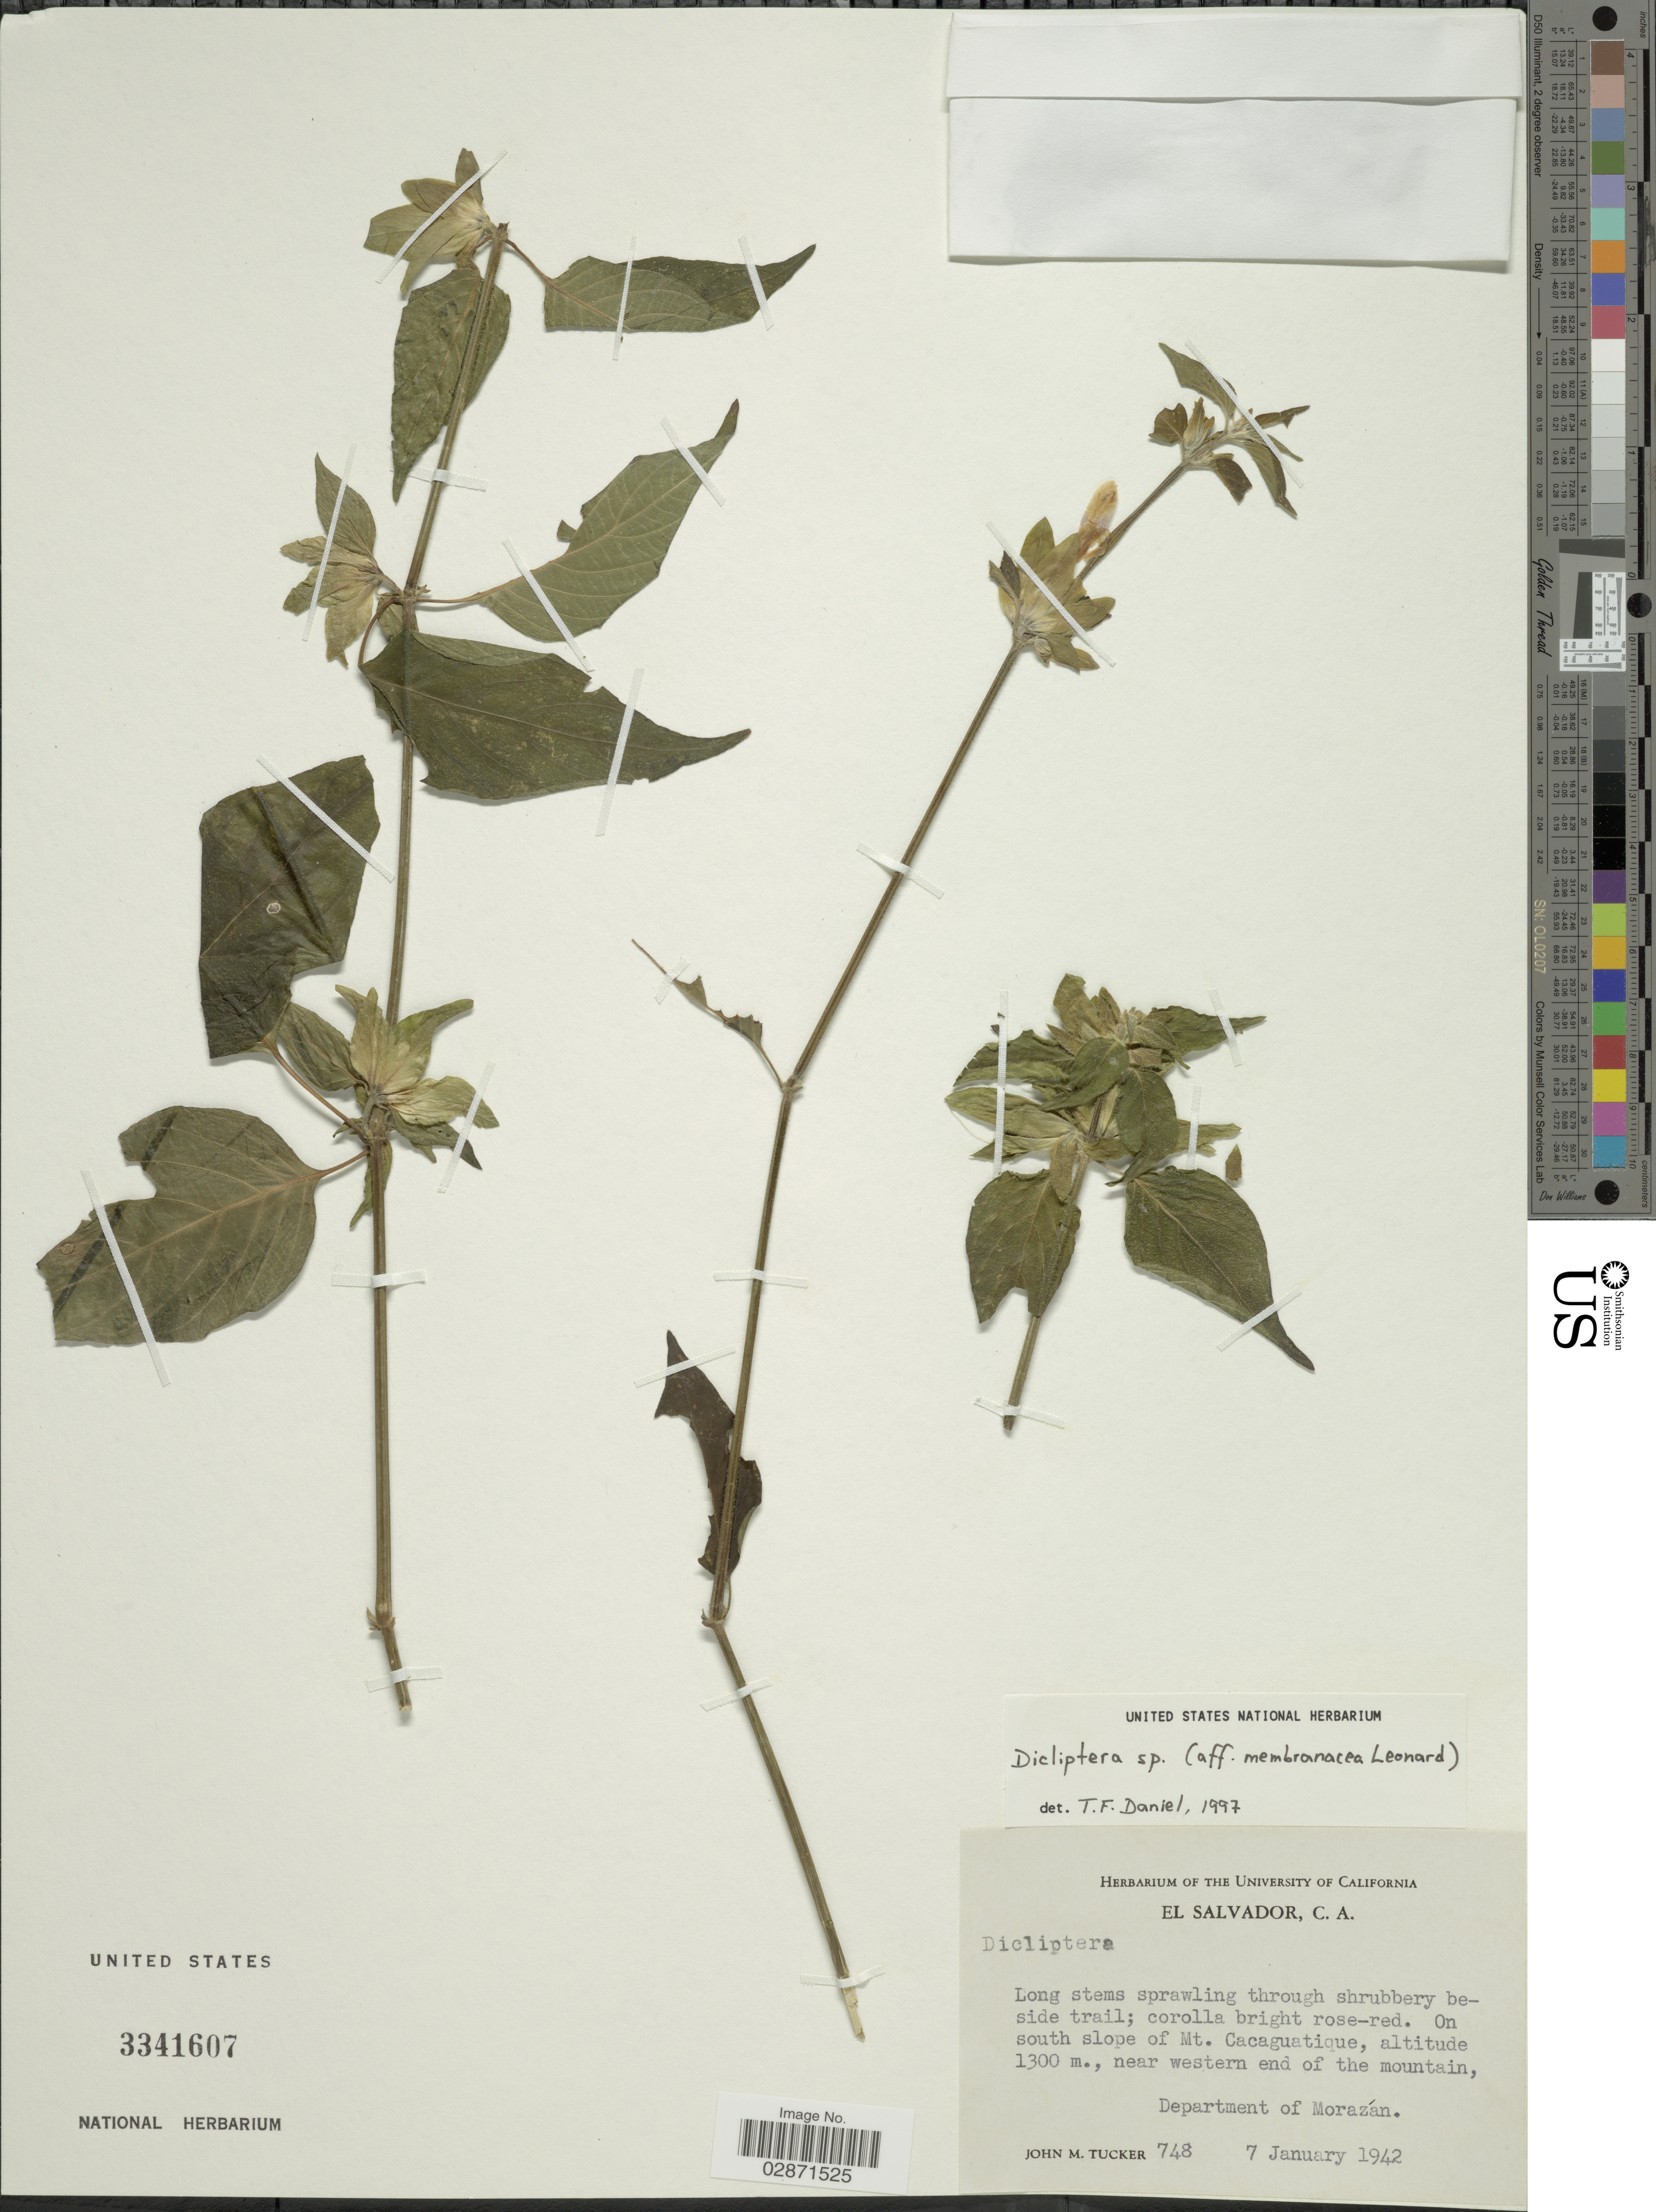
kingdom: Plantae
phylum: Tracheophyta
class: Magnoliopsida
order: Lamiales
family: Acanthaceae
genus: Dicliptera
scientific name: Dicliptera membranacea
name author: Leonard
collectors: J. M. Tucker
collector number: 748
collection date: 1942-01-07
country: El Salvador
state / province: Morazan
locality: On south slope of Mt. Cacaguatique, near western end of the mountain, Department of Morázan.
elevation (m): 1300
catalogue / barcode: US 3341607